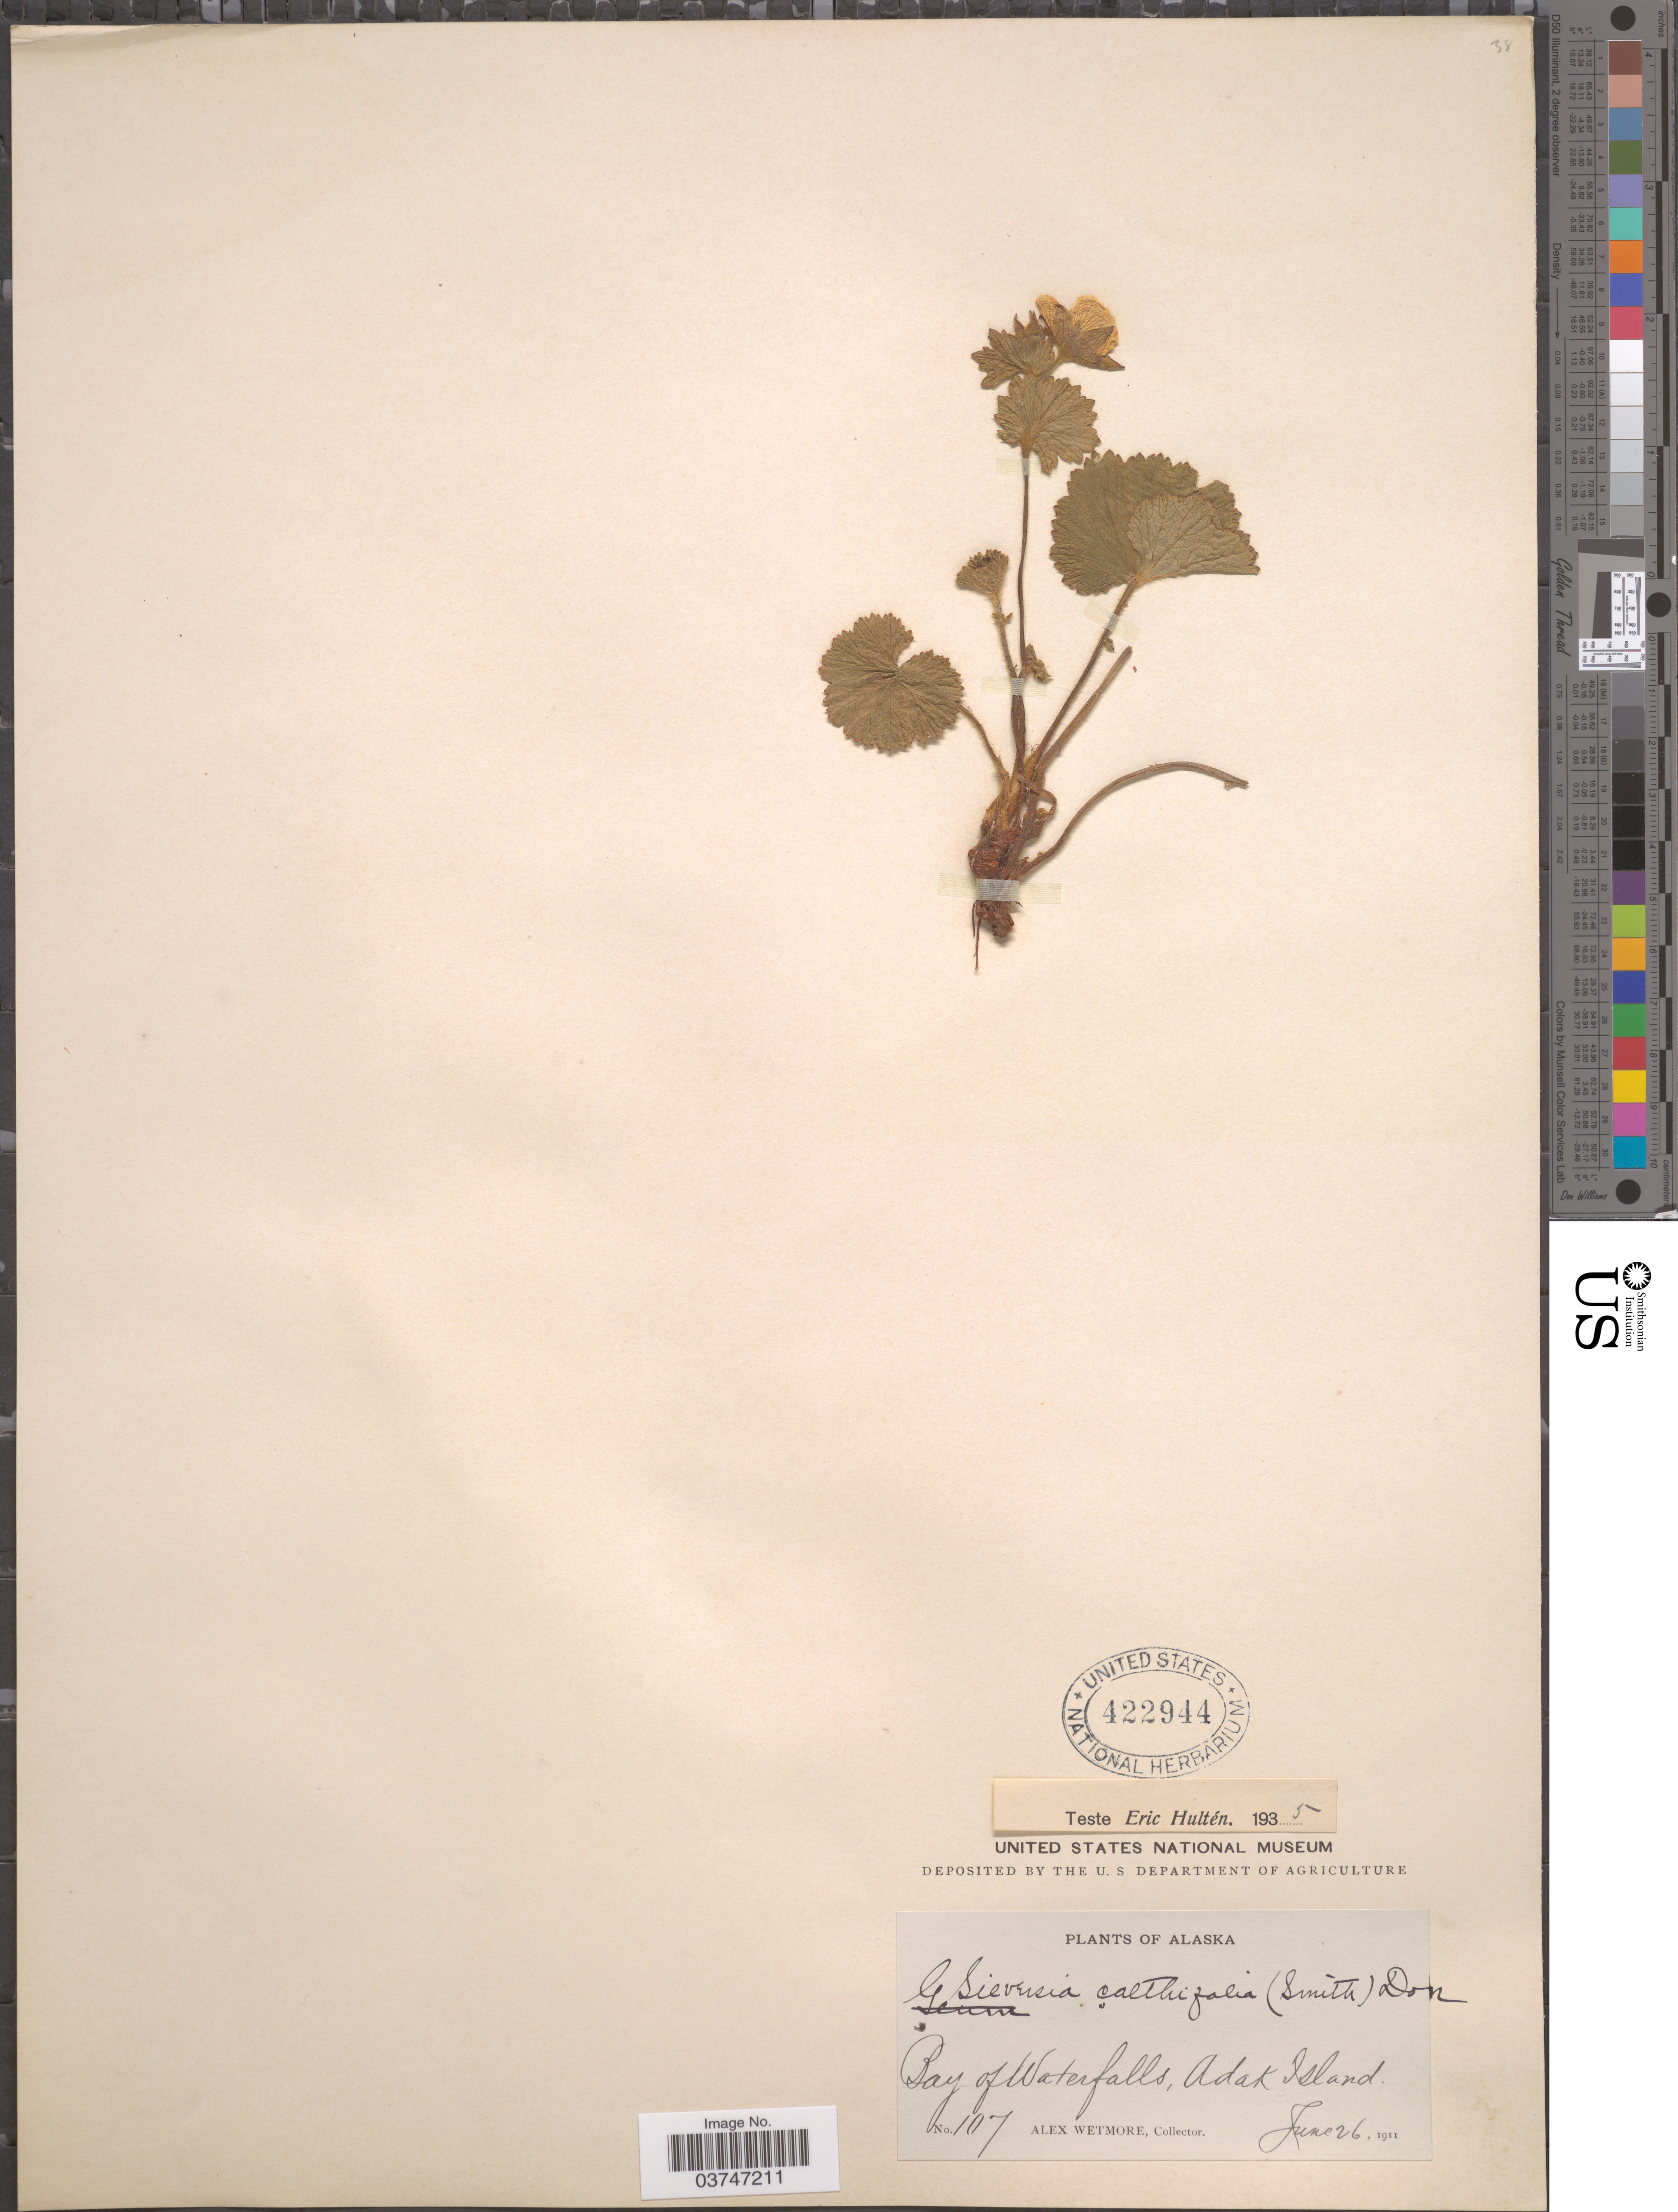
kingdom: Plantae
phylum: Tracheophyta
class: Magnoliopsida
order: Rosales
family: Rosaceae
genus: Geum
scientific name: Geum calthifolium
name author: Menzies ex Sm.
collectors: A. Wetmore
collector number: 107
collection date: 1911-06-26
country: United States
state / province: Alaska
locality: Bay of Waterfalls, Adak Island.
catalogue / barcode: US 422944